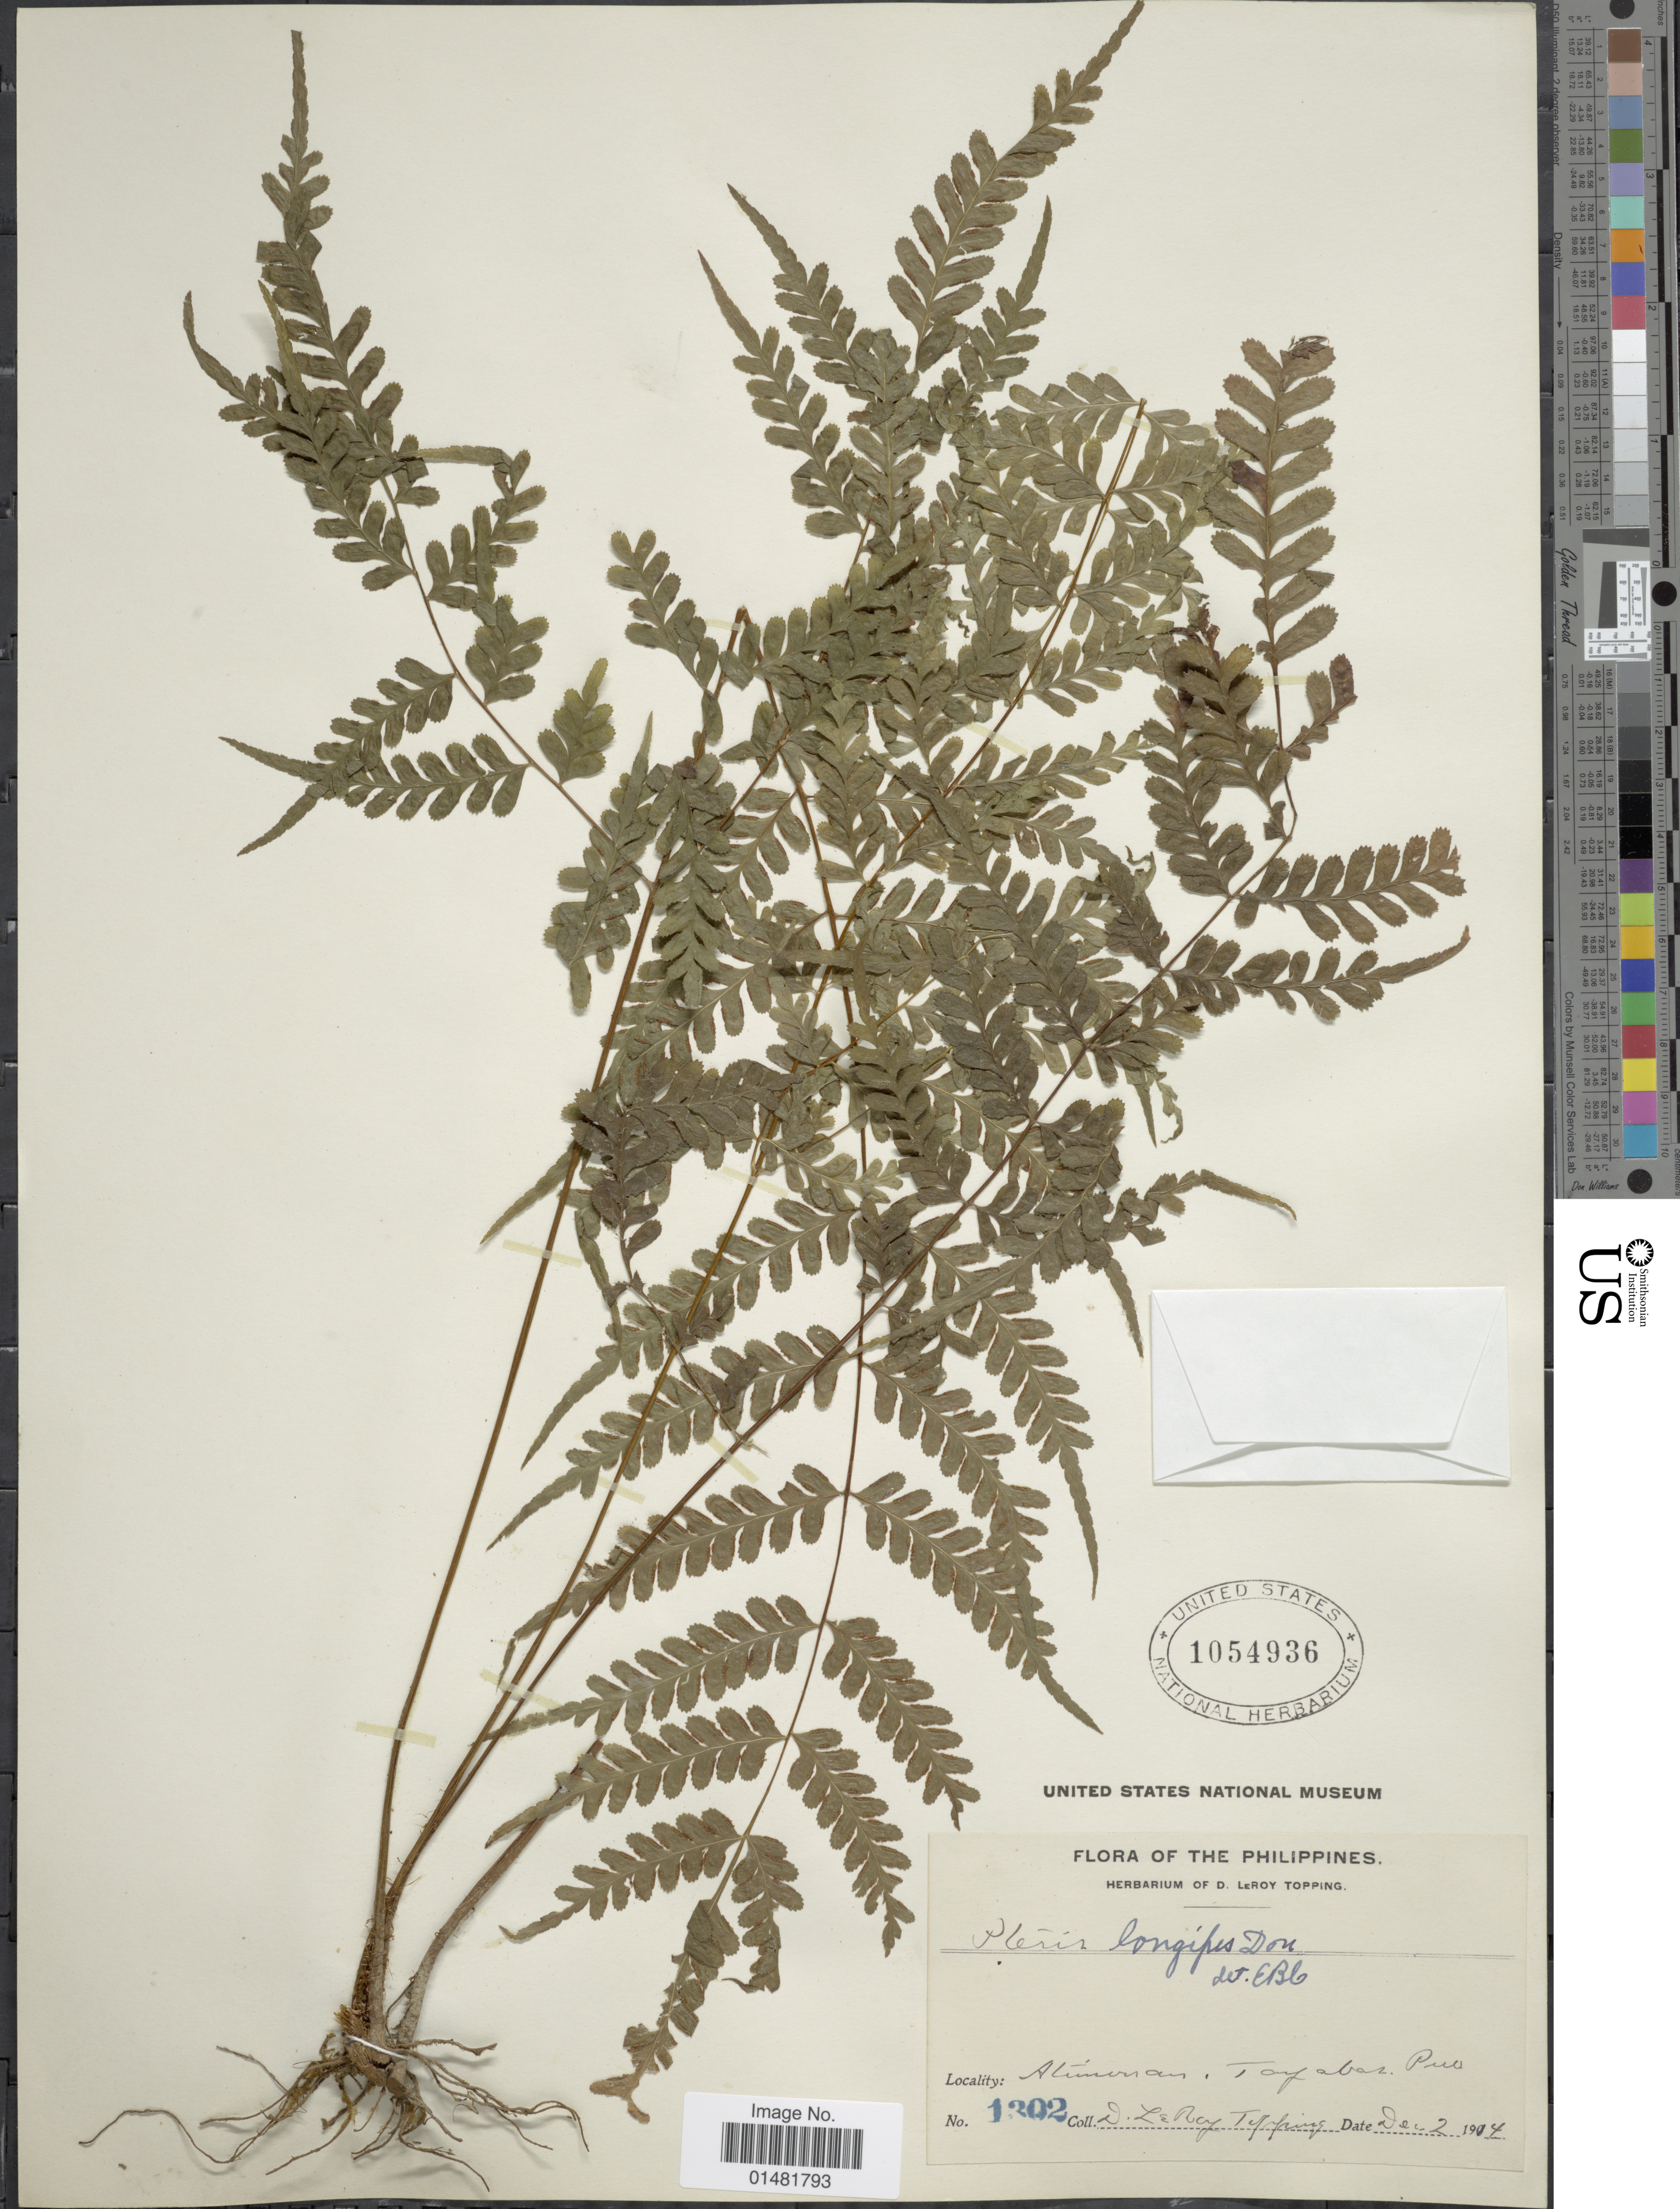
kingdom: Plantae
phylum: Tracheophyta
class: Polypodiopsida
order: Polypodiales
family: Pteridaceae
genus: Pteris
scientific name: Pteris longipes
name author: D. Don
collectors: D. L. Topping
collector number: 1302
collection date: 1914-12-02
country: Philippines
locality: Atimonan, Tayabas Prov.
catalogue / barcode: US 1054936